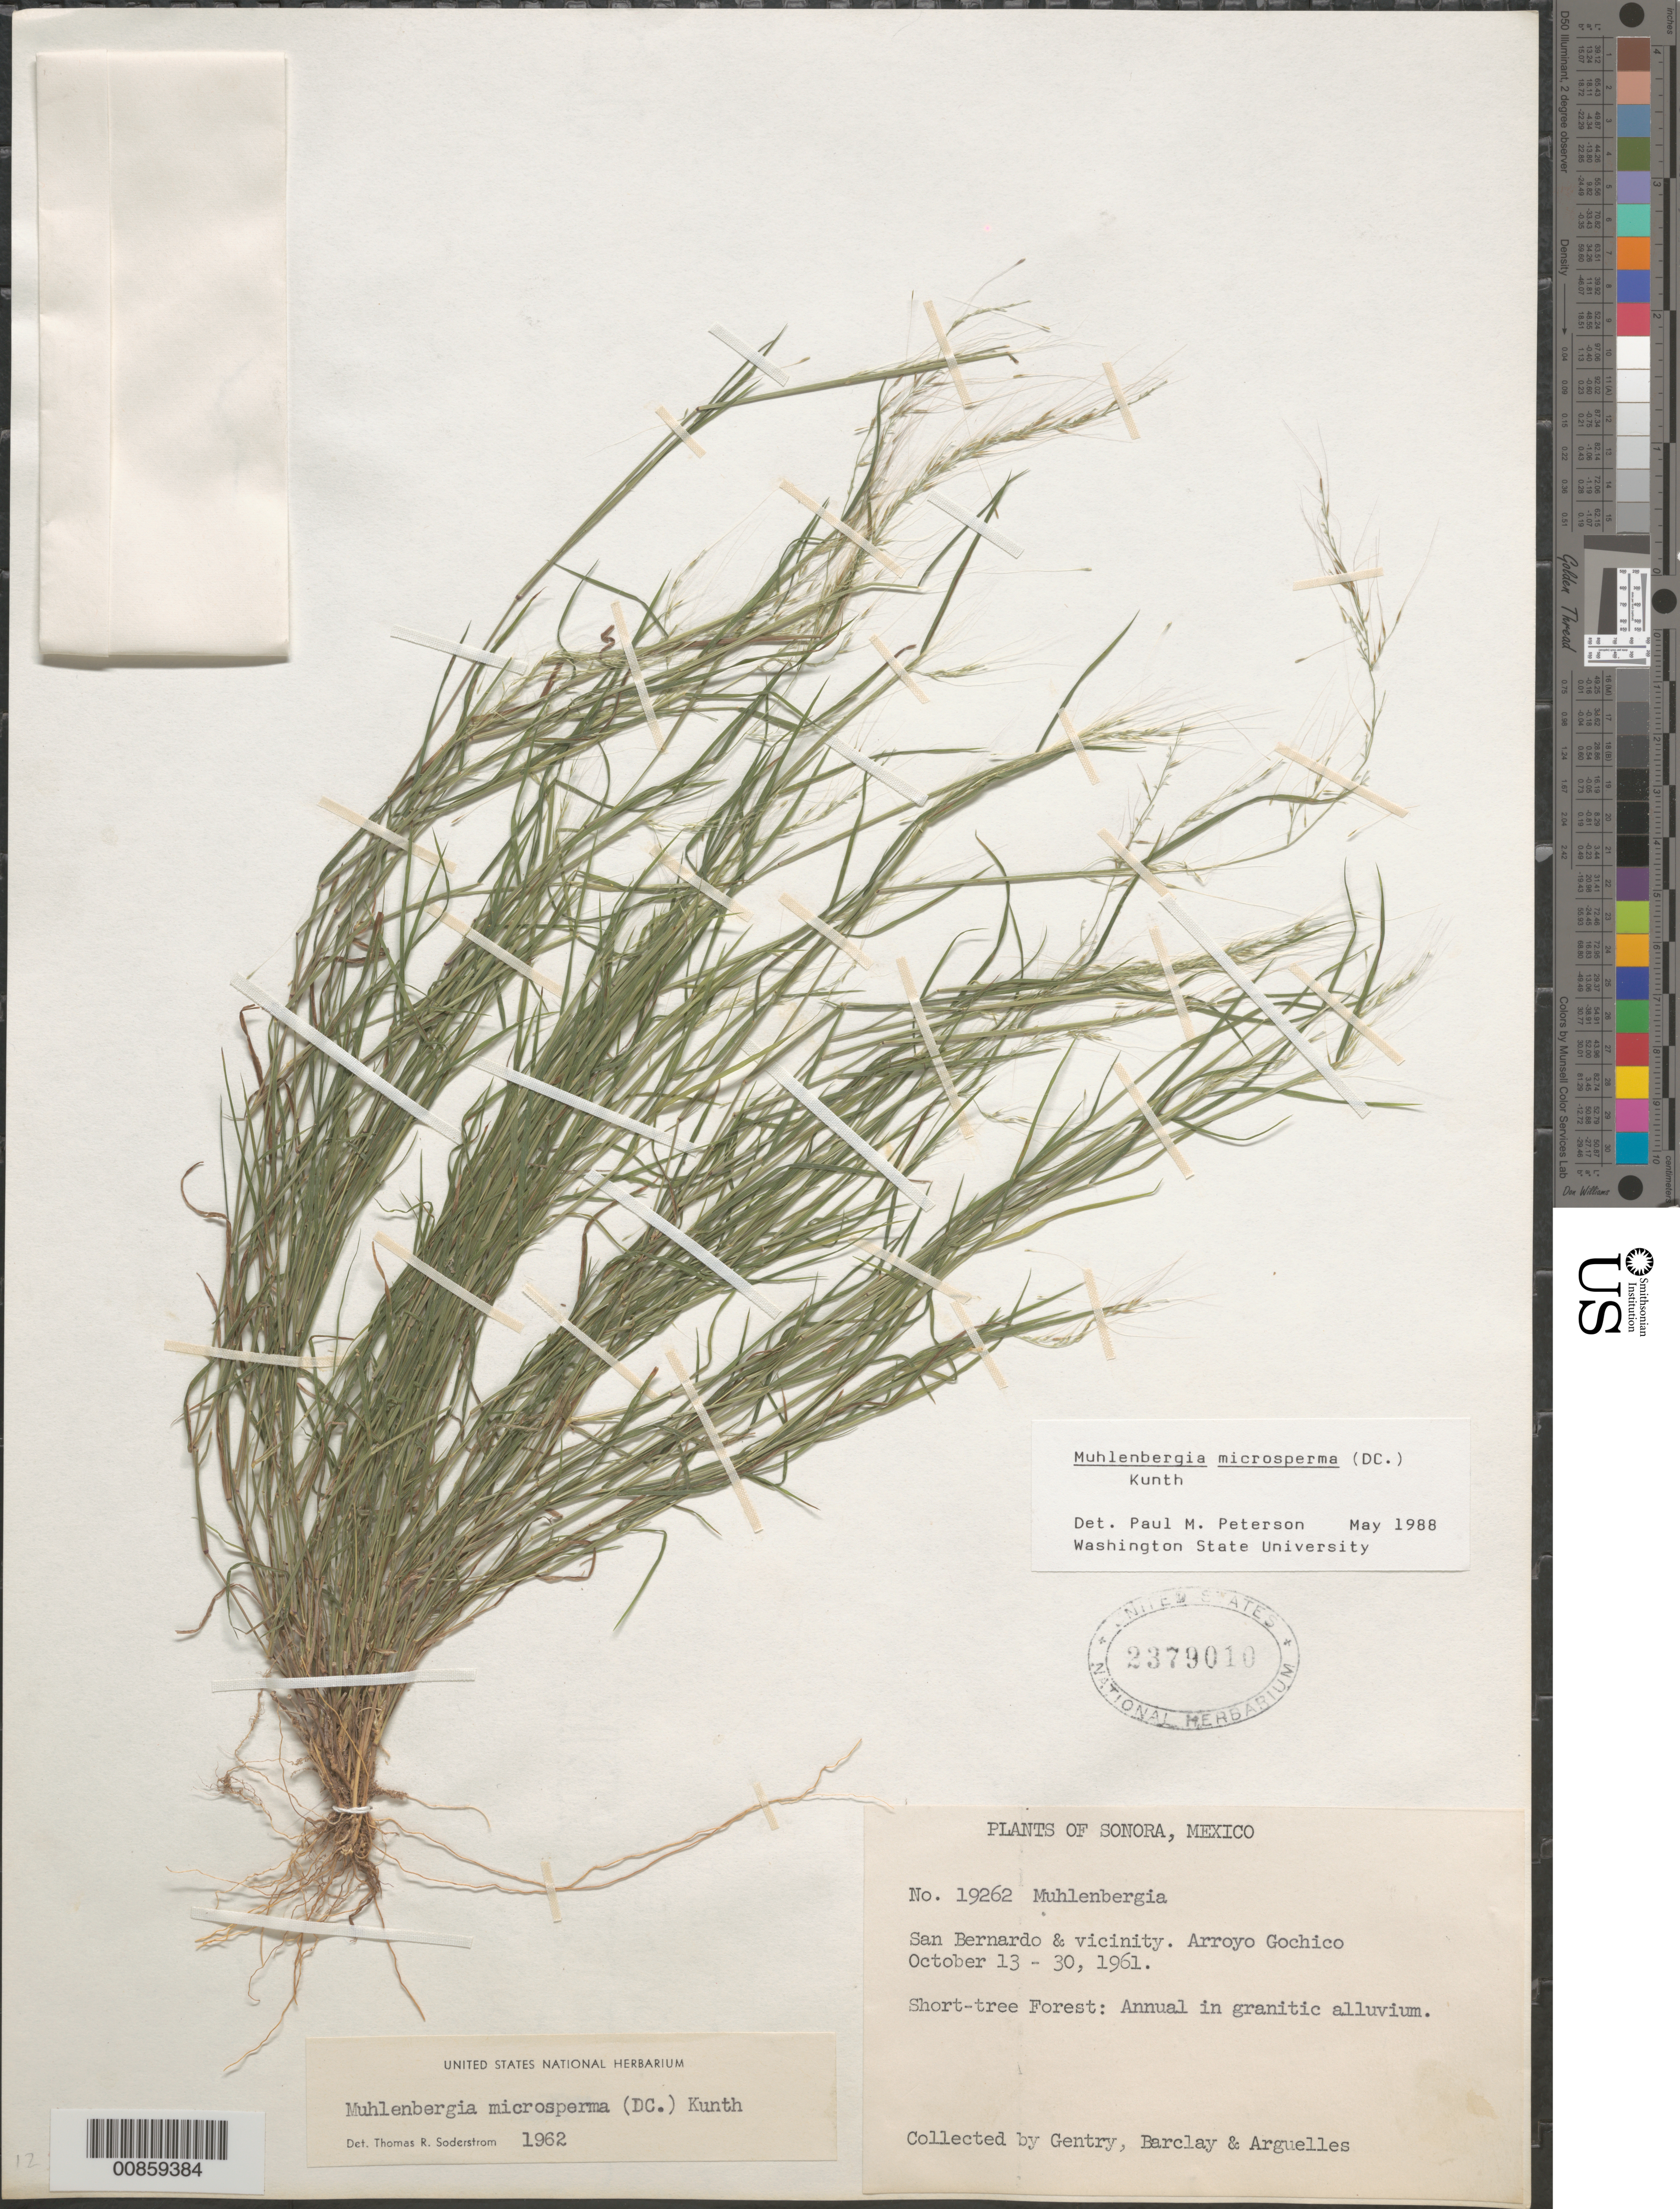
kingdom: Plantae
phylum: Tracheophyta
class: Liliopsida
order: Poales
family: Poaceae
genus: Muhlenbergia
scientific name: Muhlenbergia microsperma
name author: (DC.) Kunth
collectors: H. S. Gentry, A. S. Barclay & J. Arguelles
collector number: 19262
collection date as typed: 13 Oct 1961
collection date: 1961-10-13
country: Mexico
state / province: Sonora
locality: San Bernardo and vicinity, arroyo Gochico, Son.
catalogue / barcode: US 2379010